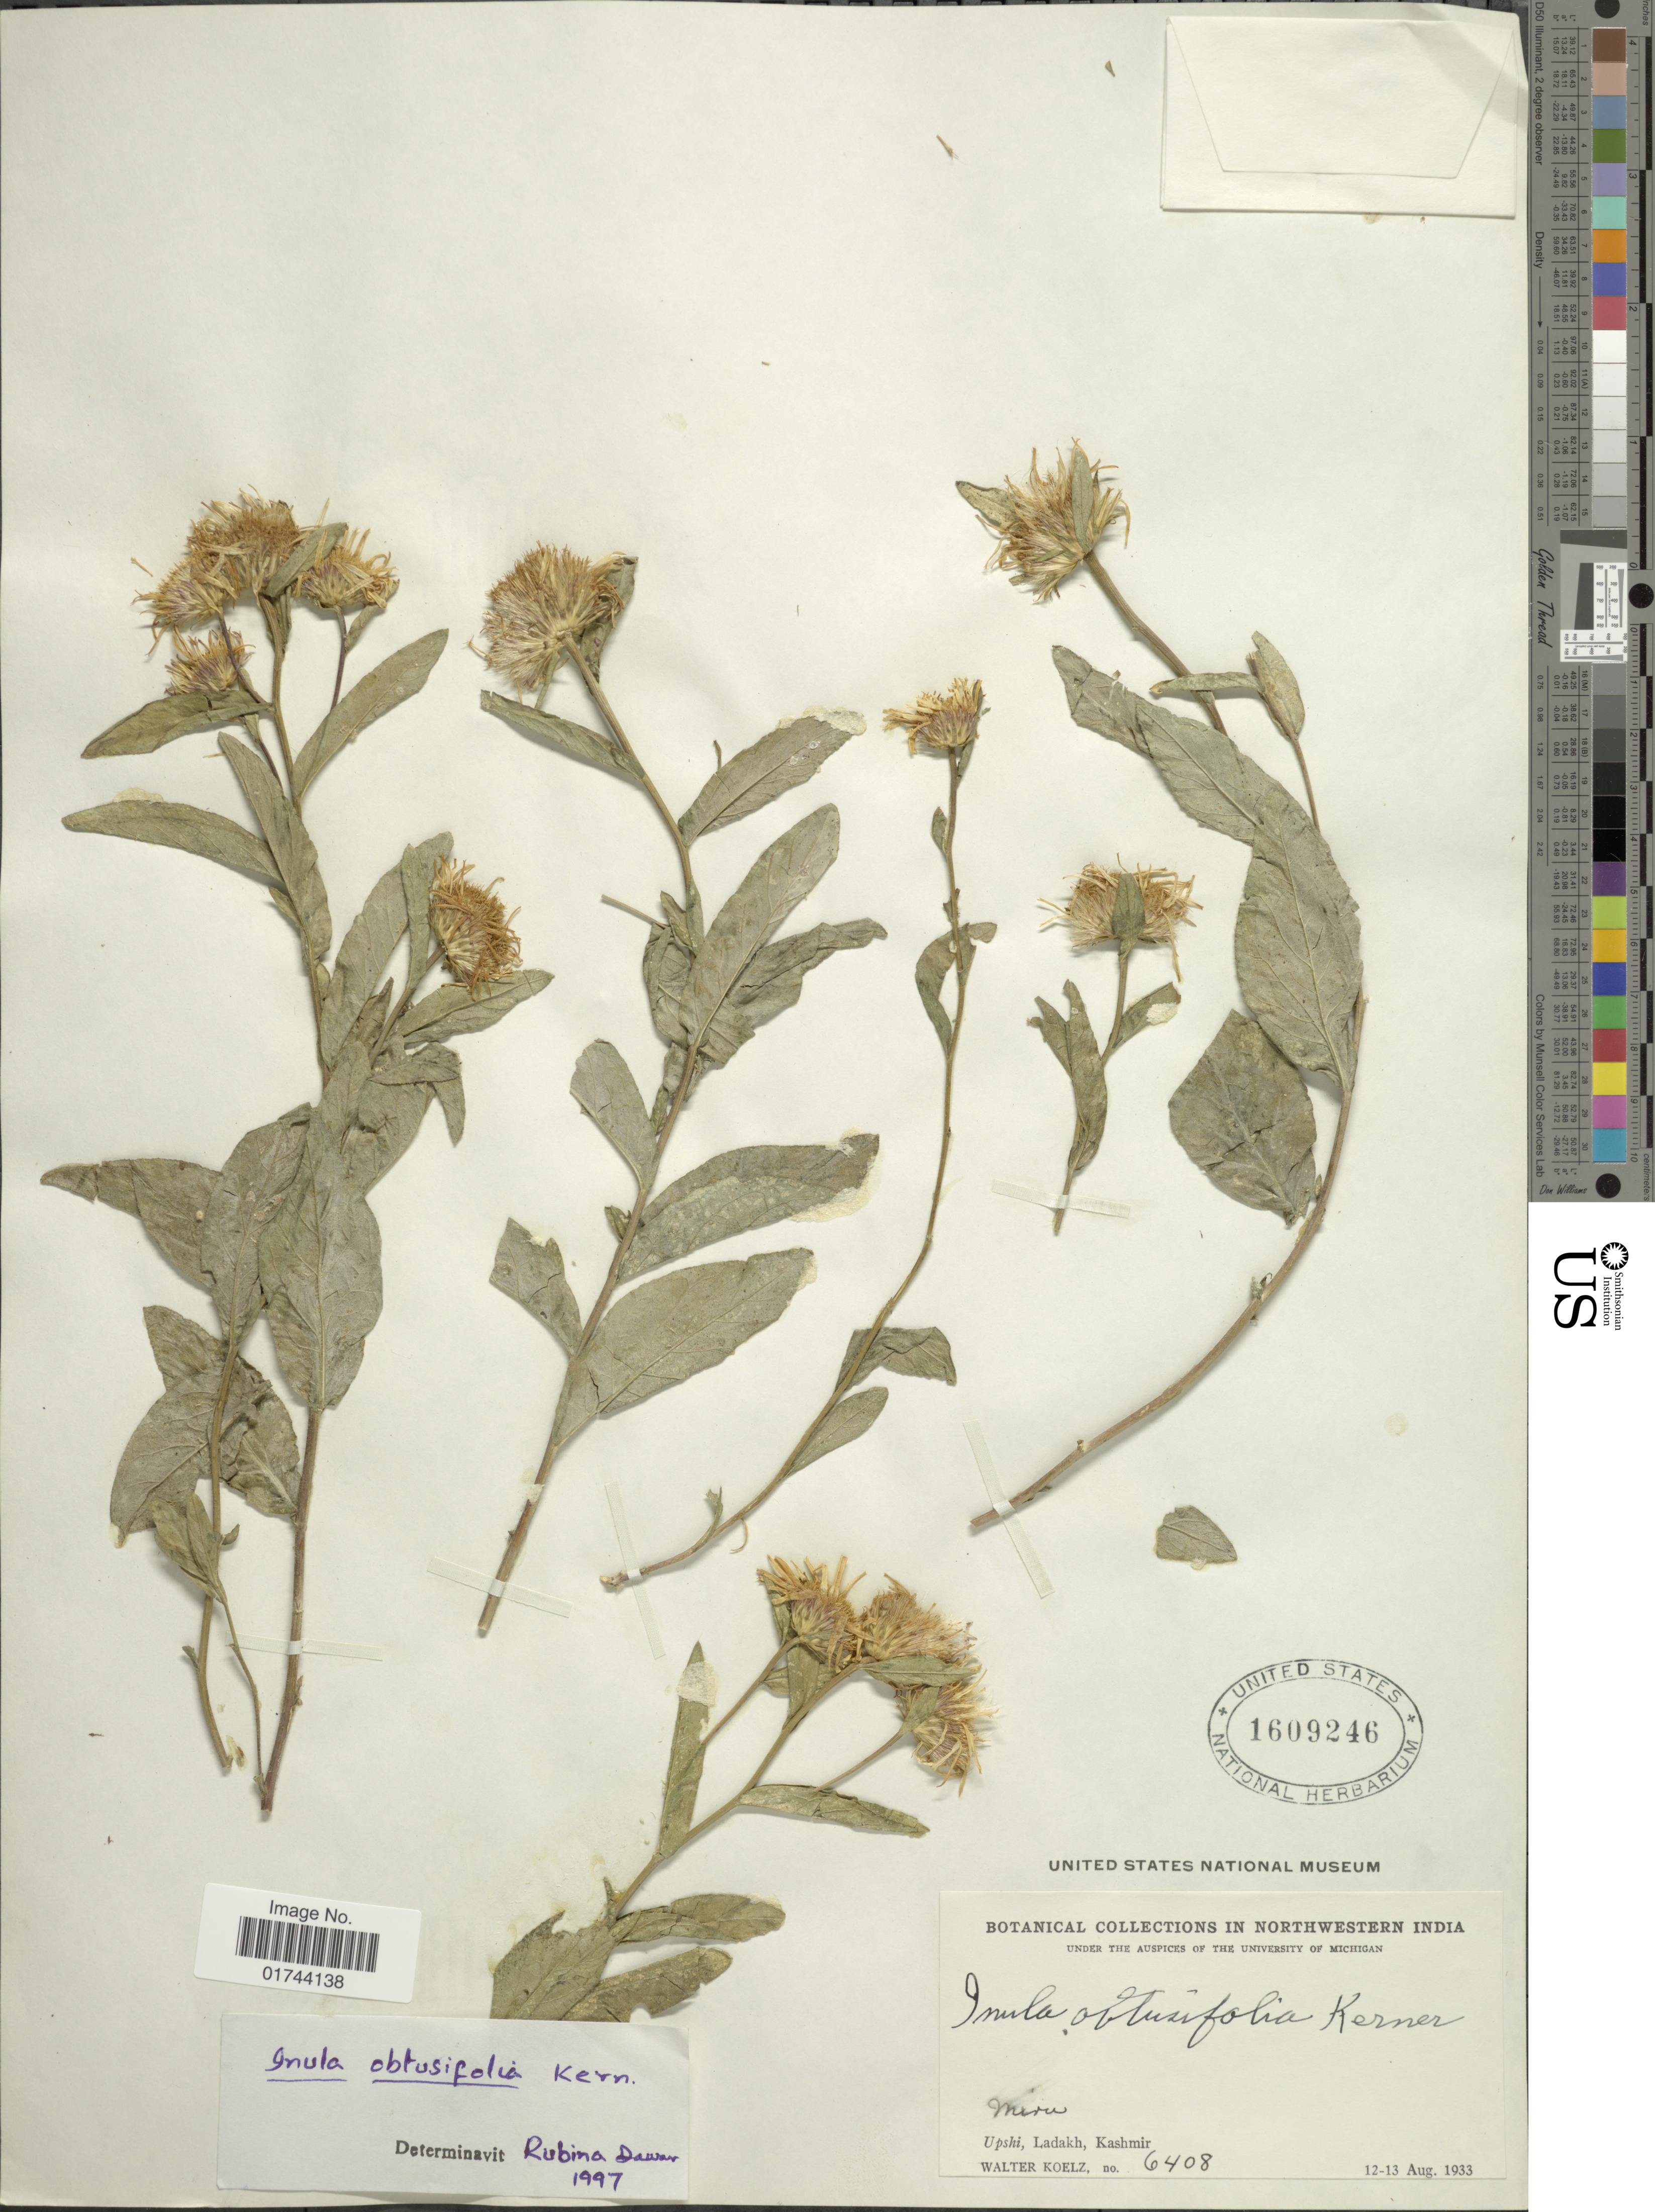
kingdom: Plantae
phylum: Tracheophyta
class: Magnoliopsida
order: Asterales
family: Asteraceae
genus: Inula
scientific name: Inula obtusifolia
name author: A. Kern.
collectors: W. N. Koelz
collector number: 6408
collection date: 1933-08-12/1933-08-13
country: India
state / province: Jammu and Kashmir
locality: Northwestern India, Upshi, Ladakh, Kashmir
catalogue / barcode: US 1609246